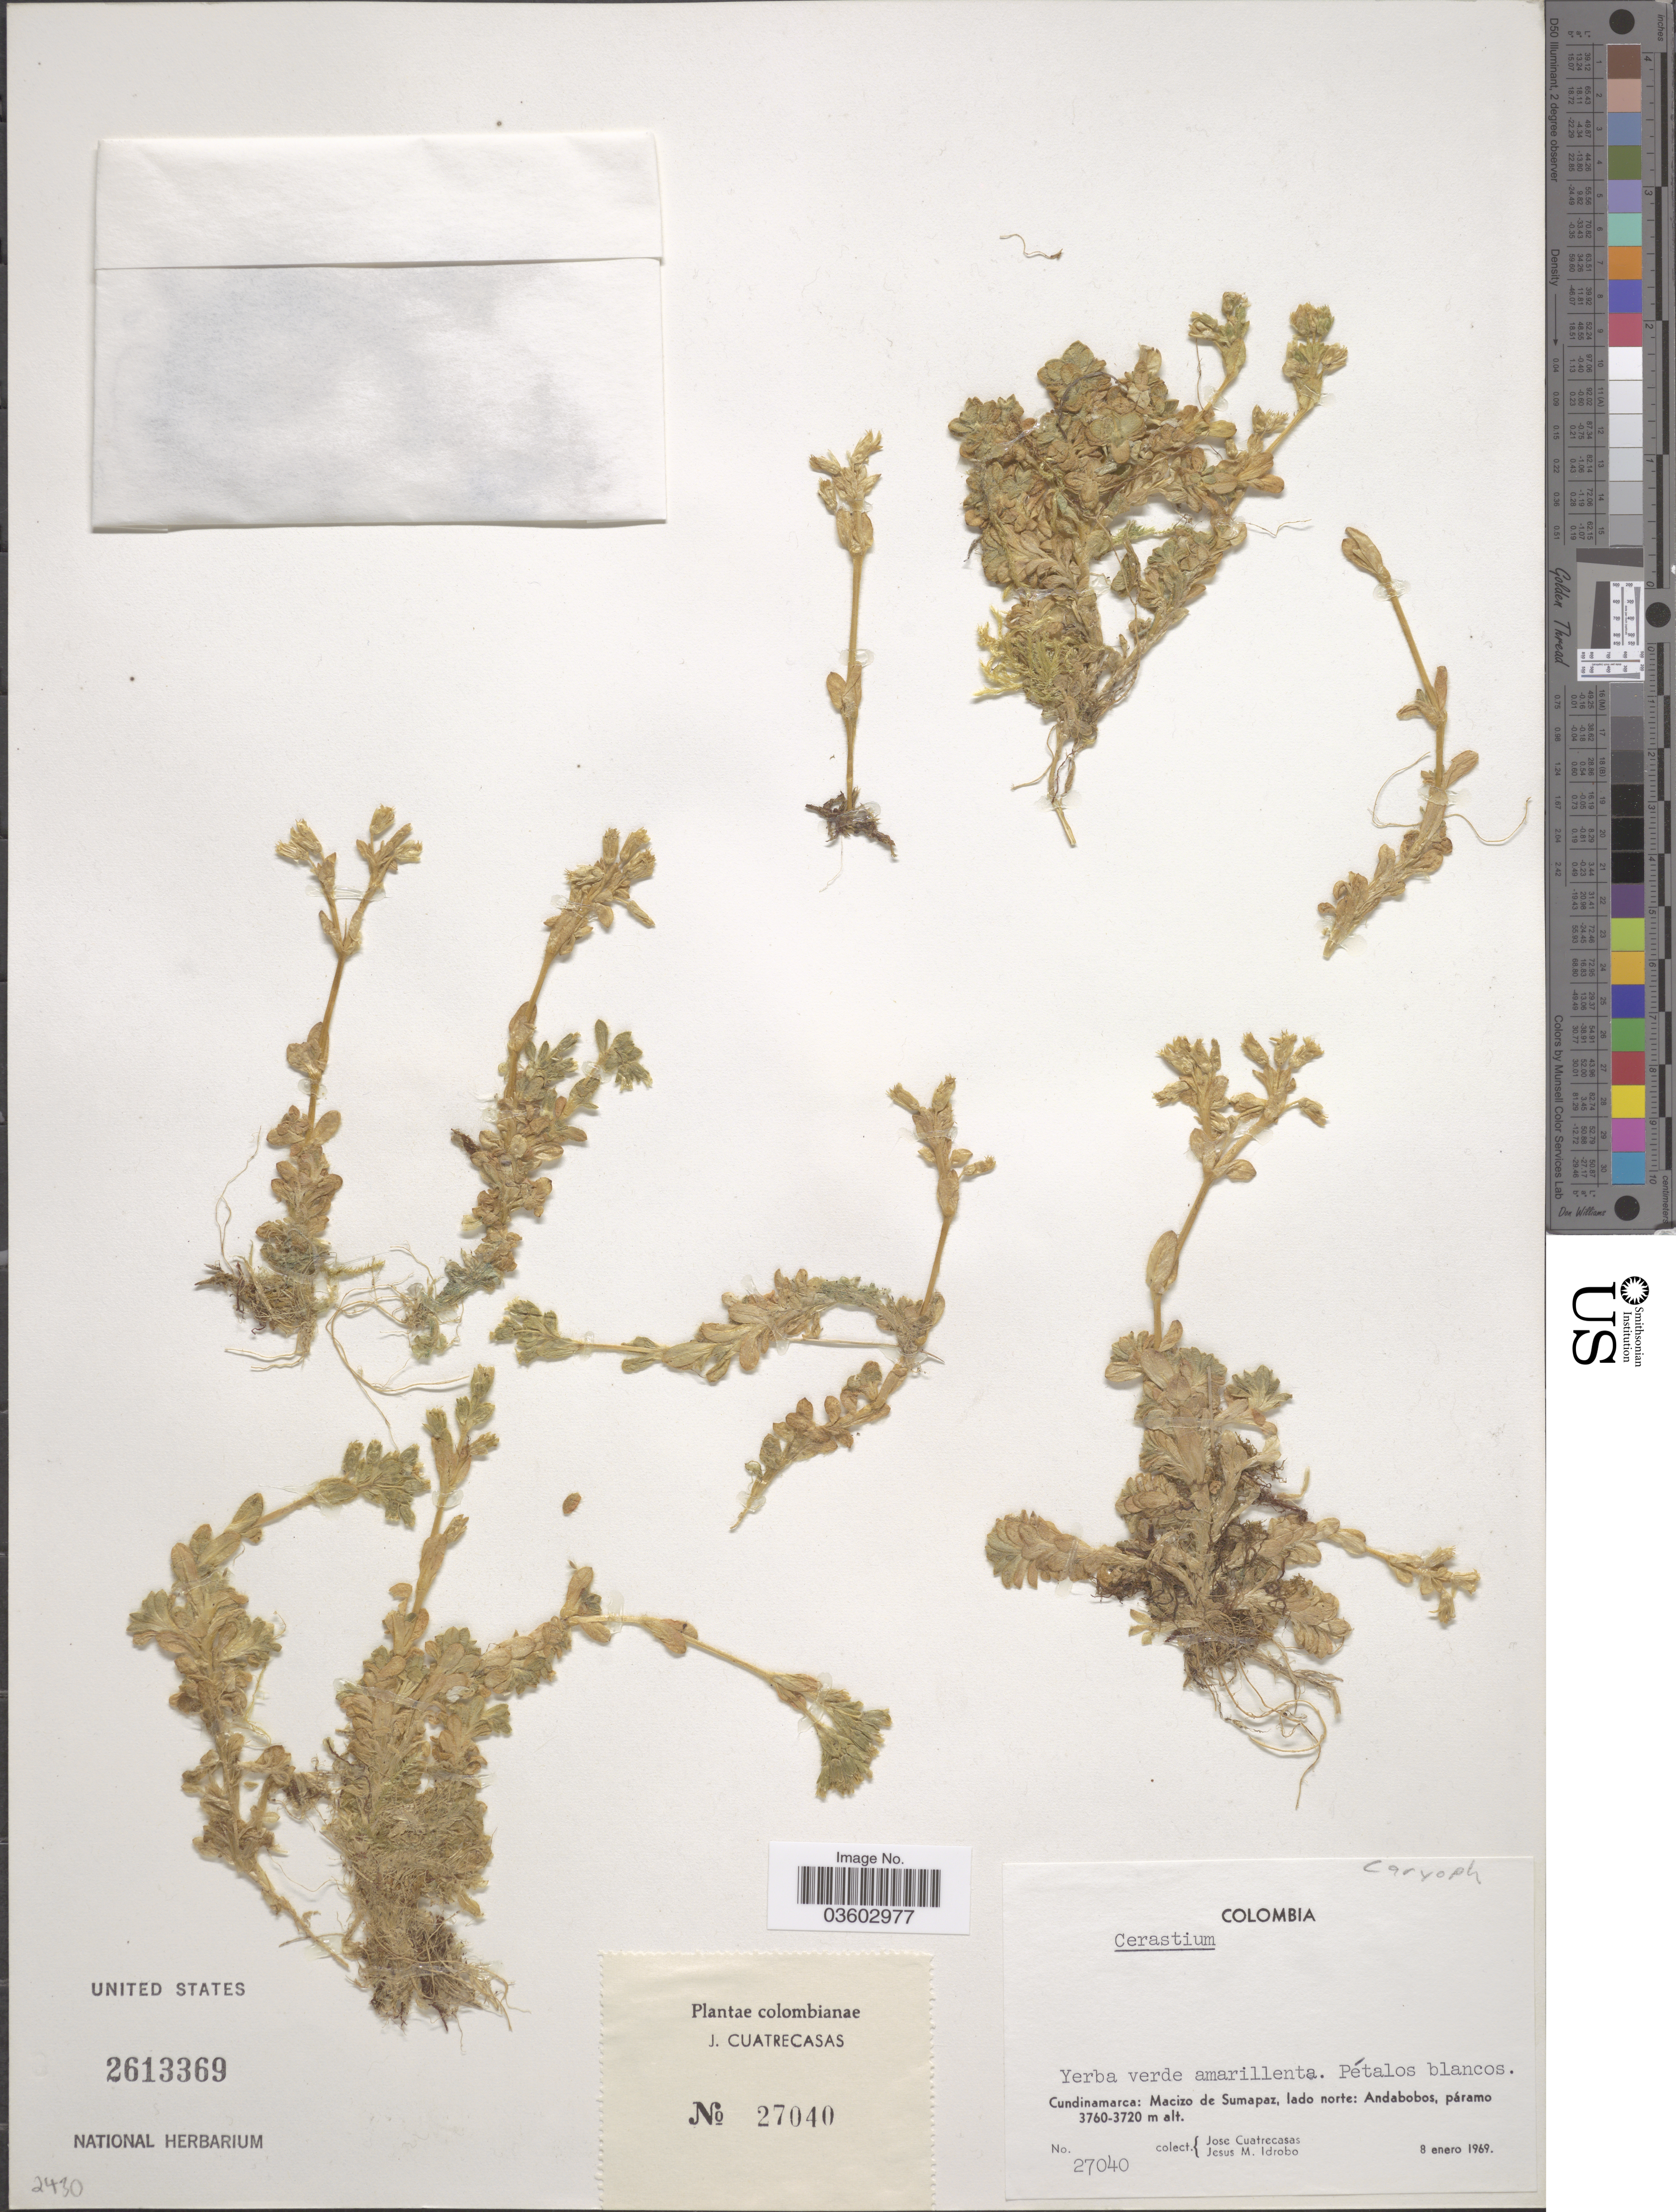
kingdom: Plantae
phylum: Tracheophyta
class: Magnoliopsida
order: Caryophyllales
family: Caryophyllaceae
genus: Cerastium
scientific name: Cerastium sp.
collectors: J. Cuatrecasas & J. M. Idrobo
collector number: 27040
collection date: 1969-01-08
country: Colombia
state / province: Cundinamarca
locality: Macizo de Sumapaz, lado norte: Andabobos, páramo.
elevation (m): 3720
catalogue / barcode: US 2613369